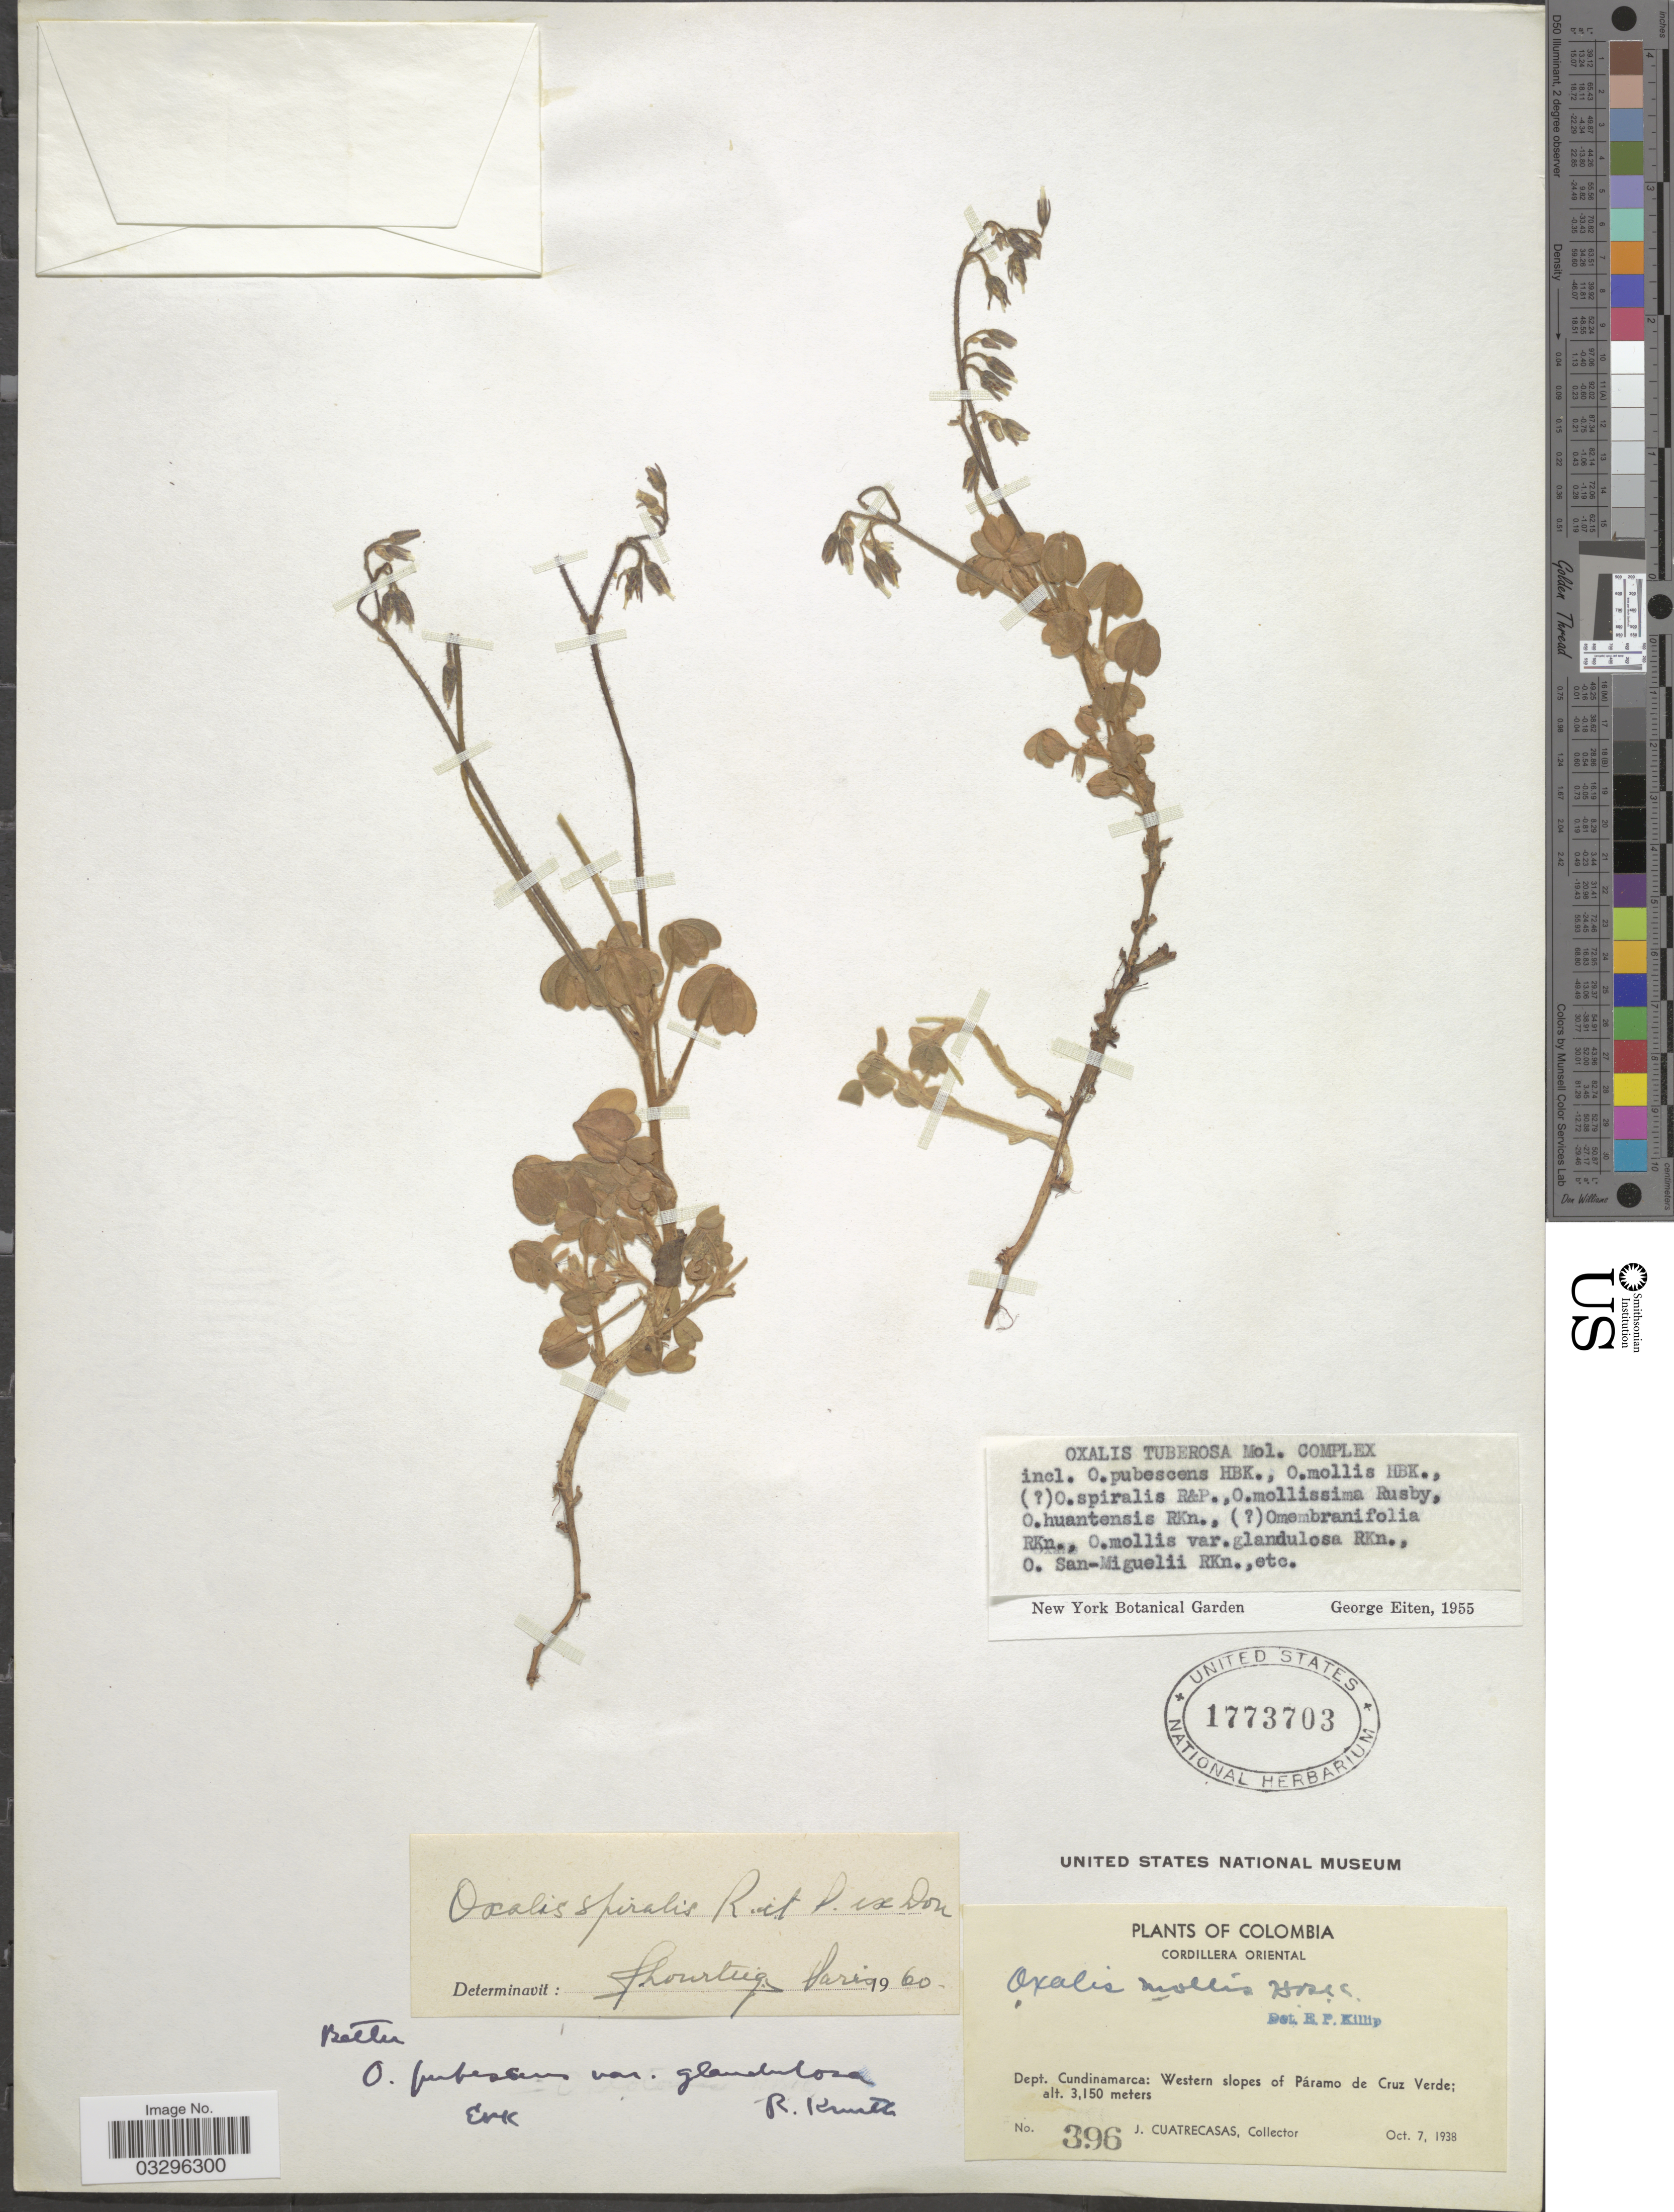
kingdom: Plantae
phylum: Tracheophyta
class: Magnoliopsida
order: Oxalidales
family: Oxalidaceae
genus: Oxalis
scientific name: Oxalis spiralis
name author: Ruiz & Pav. ex G. Don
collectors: J. Cuatrecasas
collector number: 396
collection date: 1938-10-07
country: Colombia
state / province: Cundinamarca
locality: Cordillera Oriental. Dept. Cundinamarca: Western slopes of Páramo de Cruz Verde.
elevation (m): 3150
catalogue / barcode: US 1773703